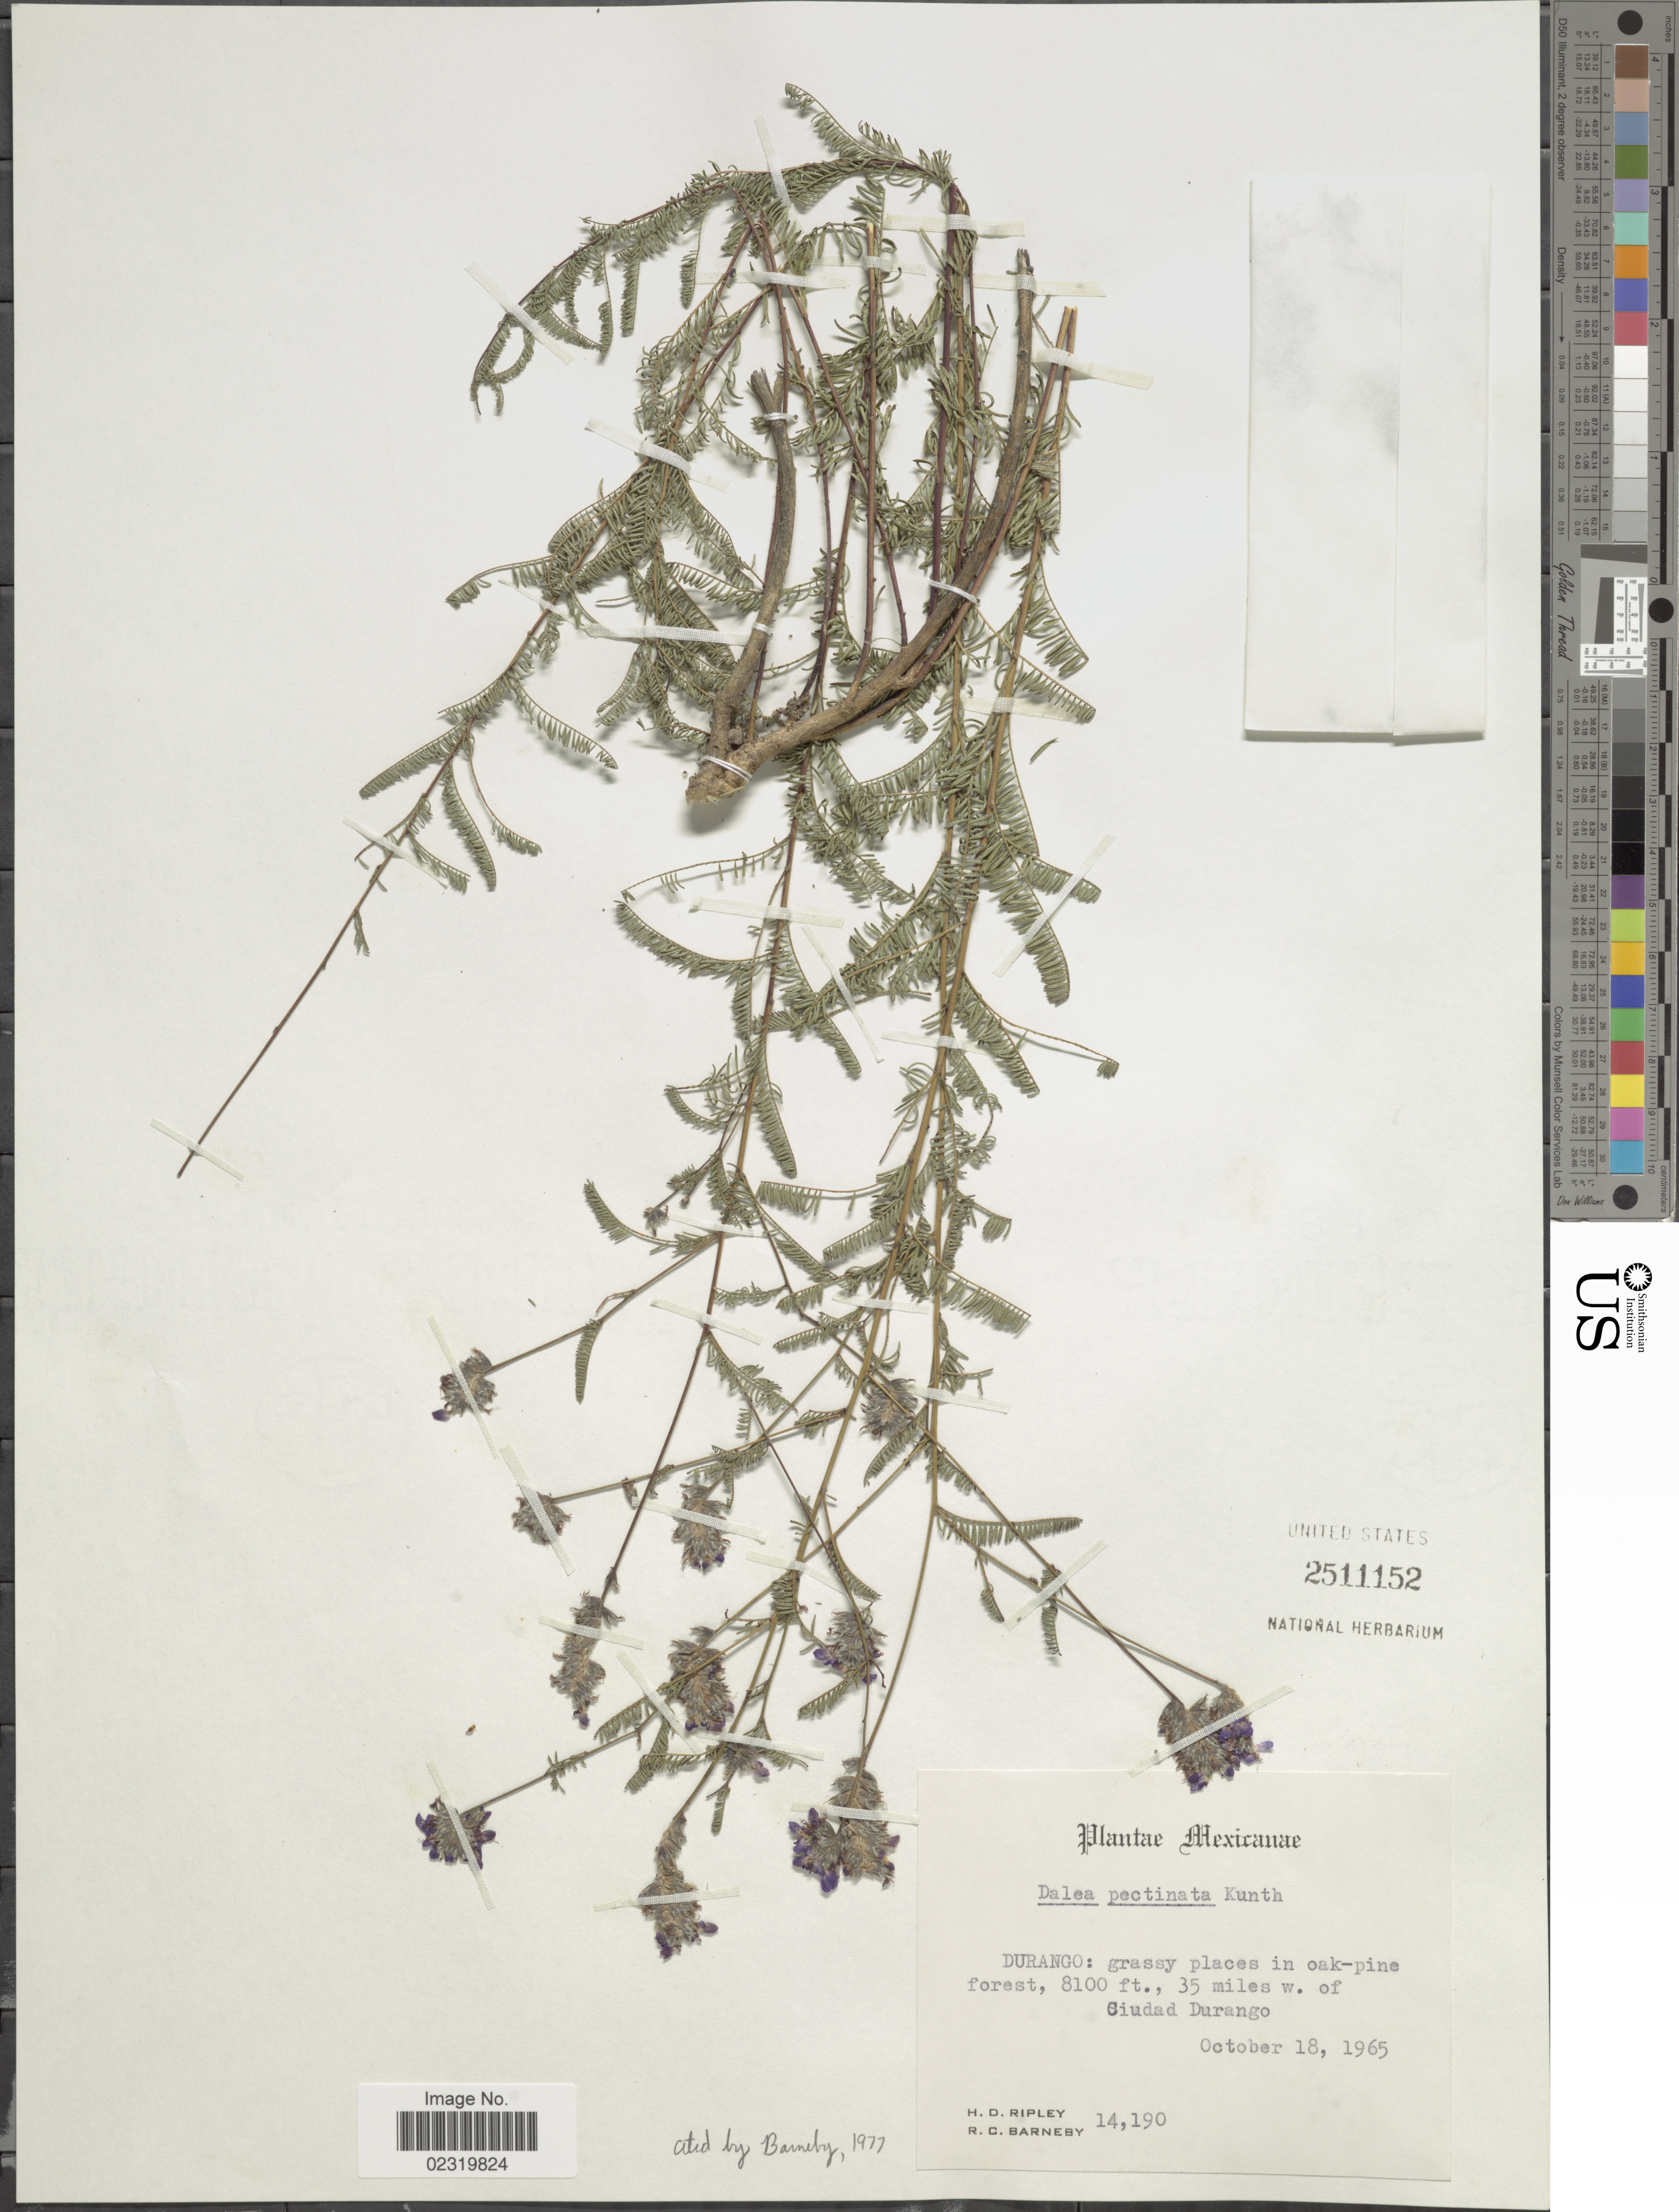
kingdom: Plantae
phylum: Tracheophyta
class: Magnoliopsida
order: Fabales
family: Fabaceae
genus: Dalea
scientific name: Dalea pectinata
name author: Kunth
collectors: H. Ripley & R. C. Barneby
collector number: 14190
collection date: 1965-10-18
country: Mexico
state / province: Durango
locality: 35 miles w. of Ciudad Durango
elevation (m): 2469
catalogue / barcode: US 2511152